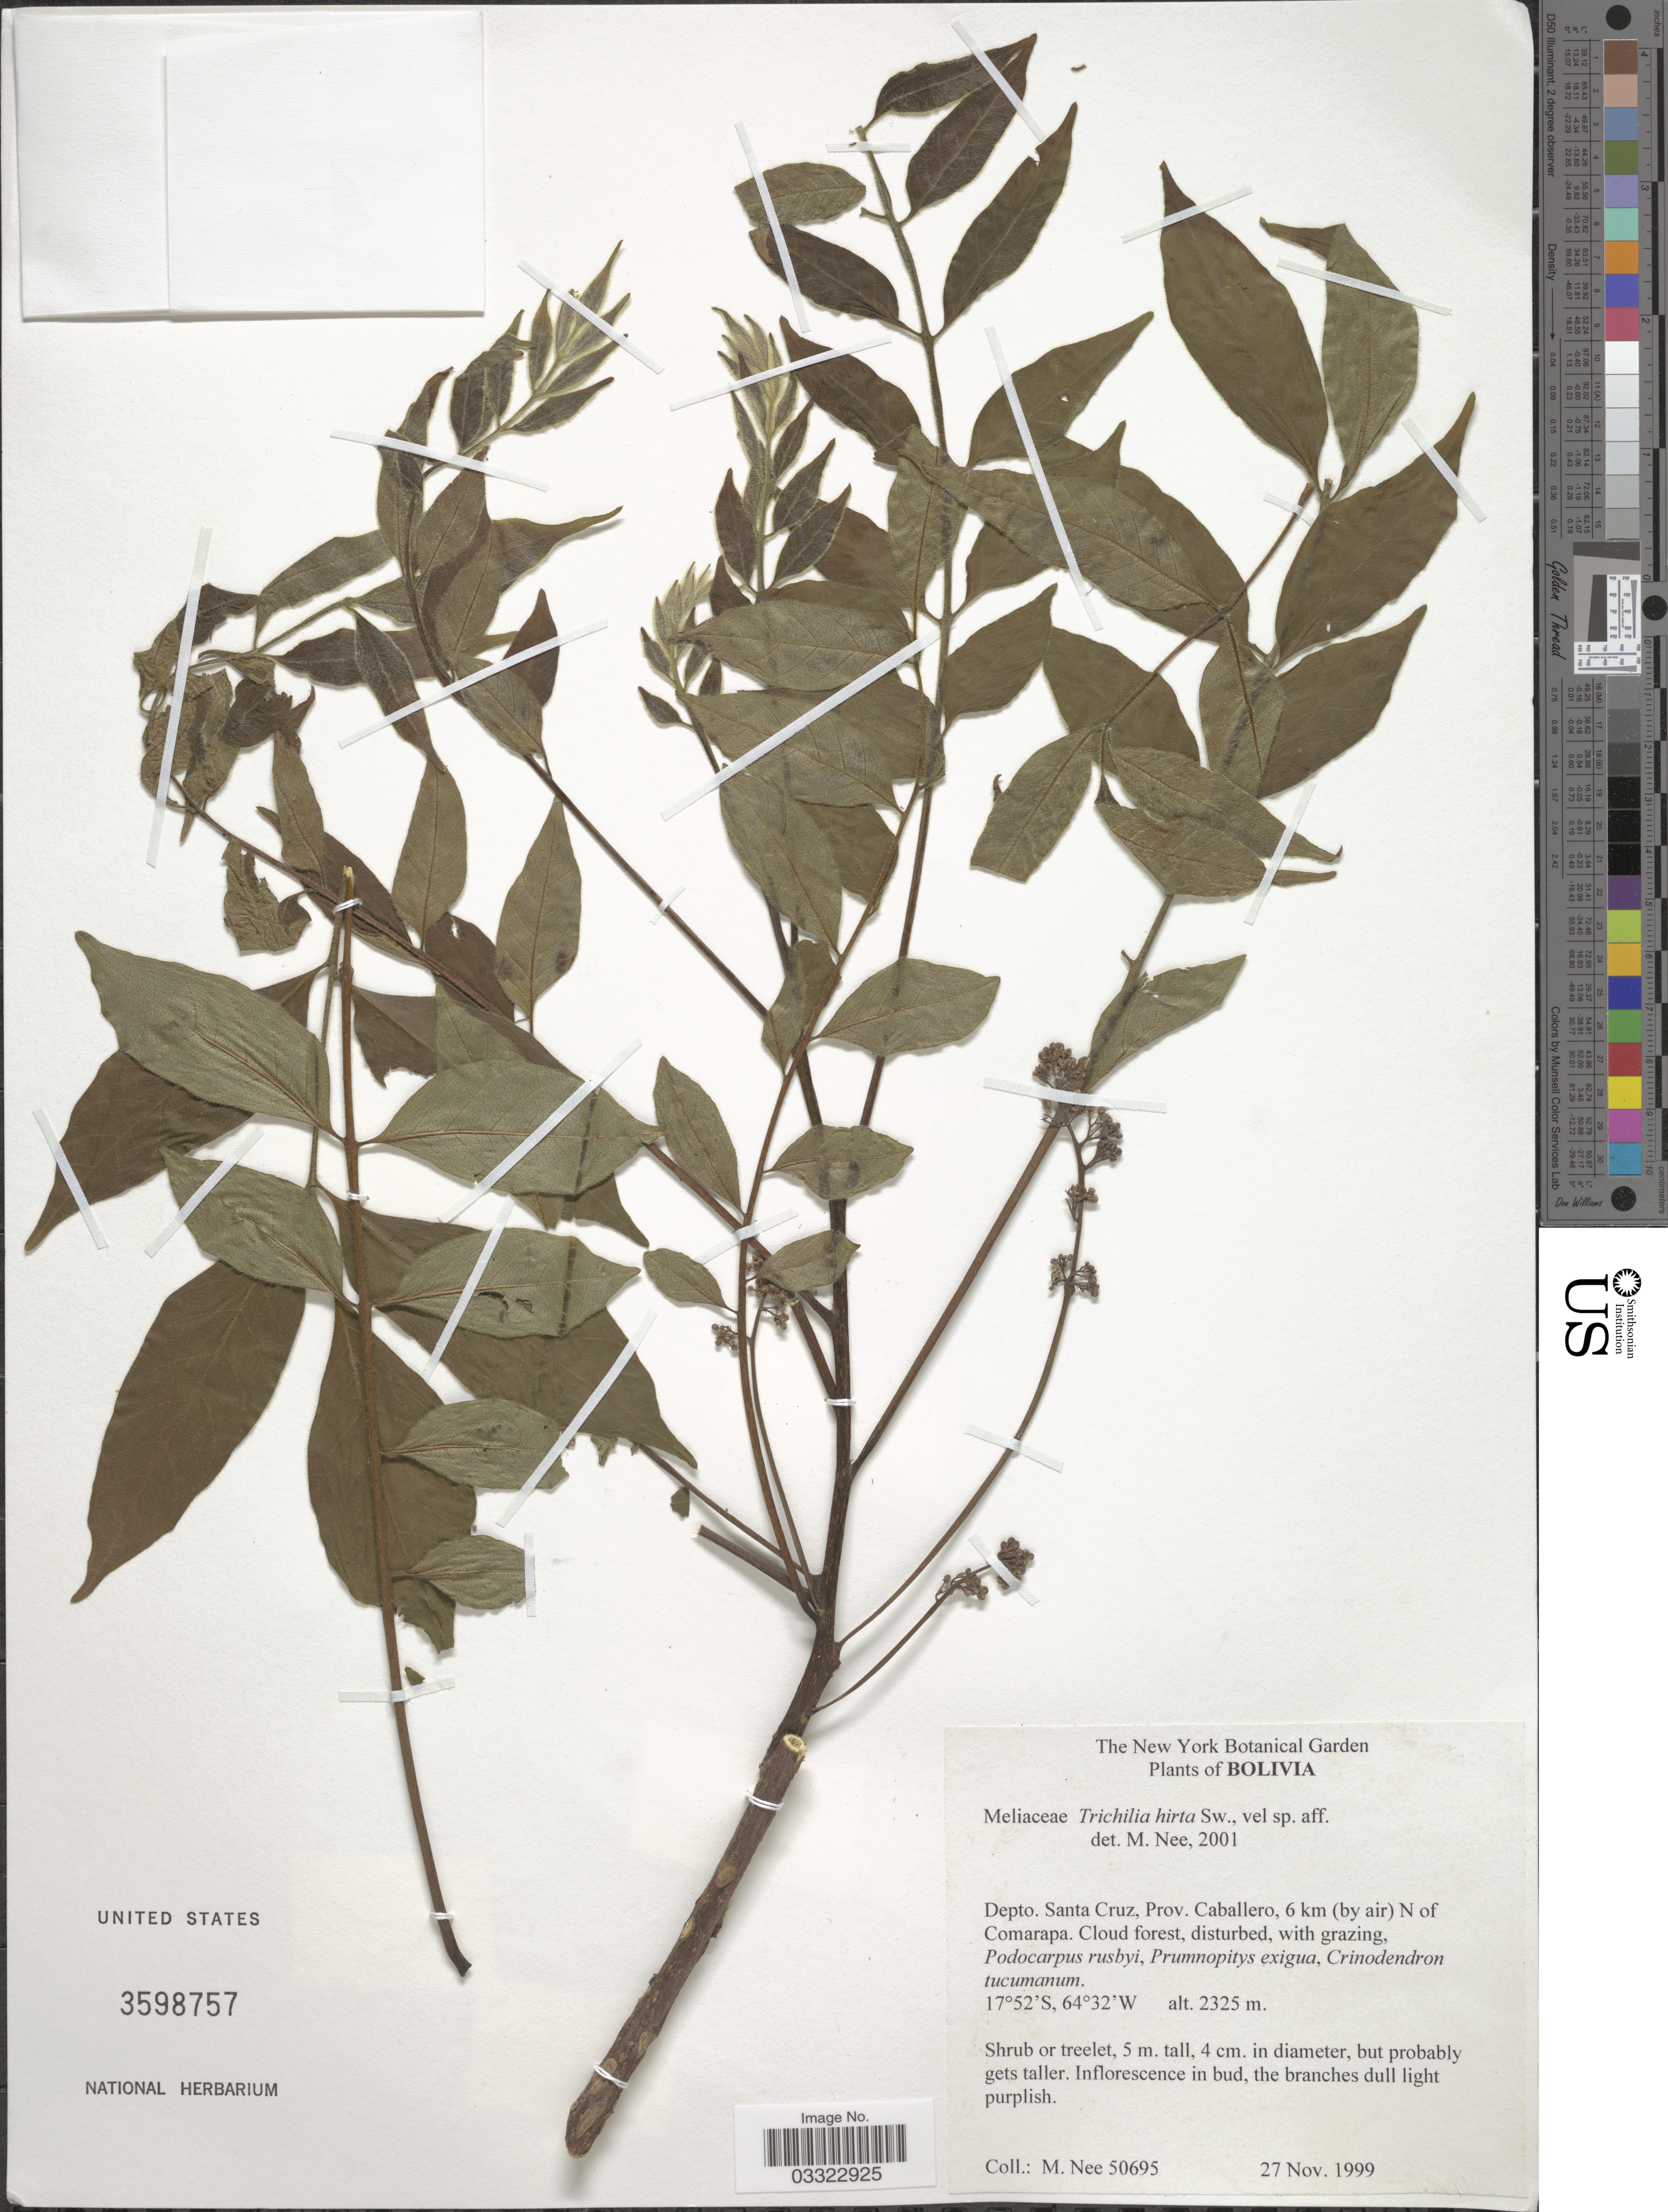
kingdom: Plantae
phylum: Tracheophyta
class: Magnoliopsida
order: Sapindales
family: Meliaceae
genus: Trichilia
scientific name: Trichilia hirta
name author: L.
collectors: M. Nee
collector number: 50695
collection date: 1999-11-27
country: Bolivia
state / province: Santa Cruz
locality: Depto. Santa Cruz, Prov. Caballero, 6 km (by air) N of Comarapa.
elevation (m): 2325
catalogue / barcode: US 3598757